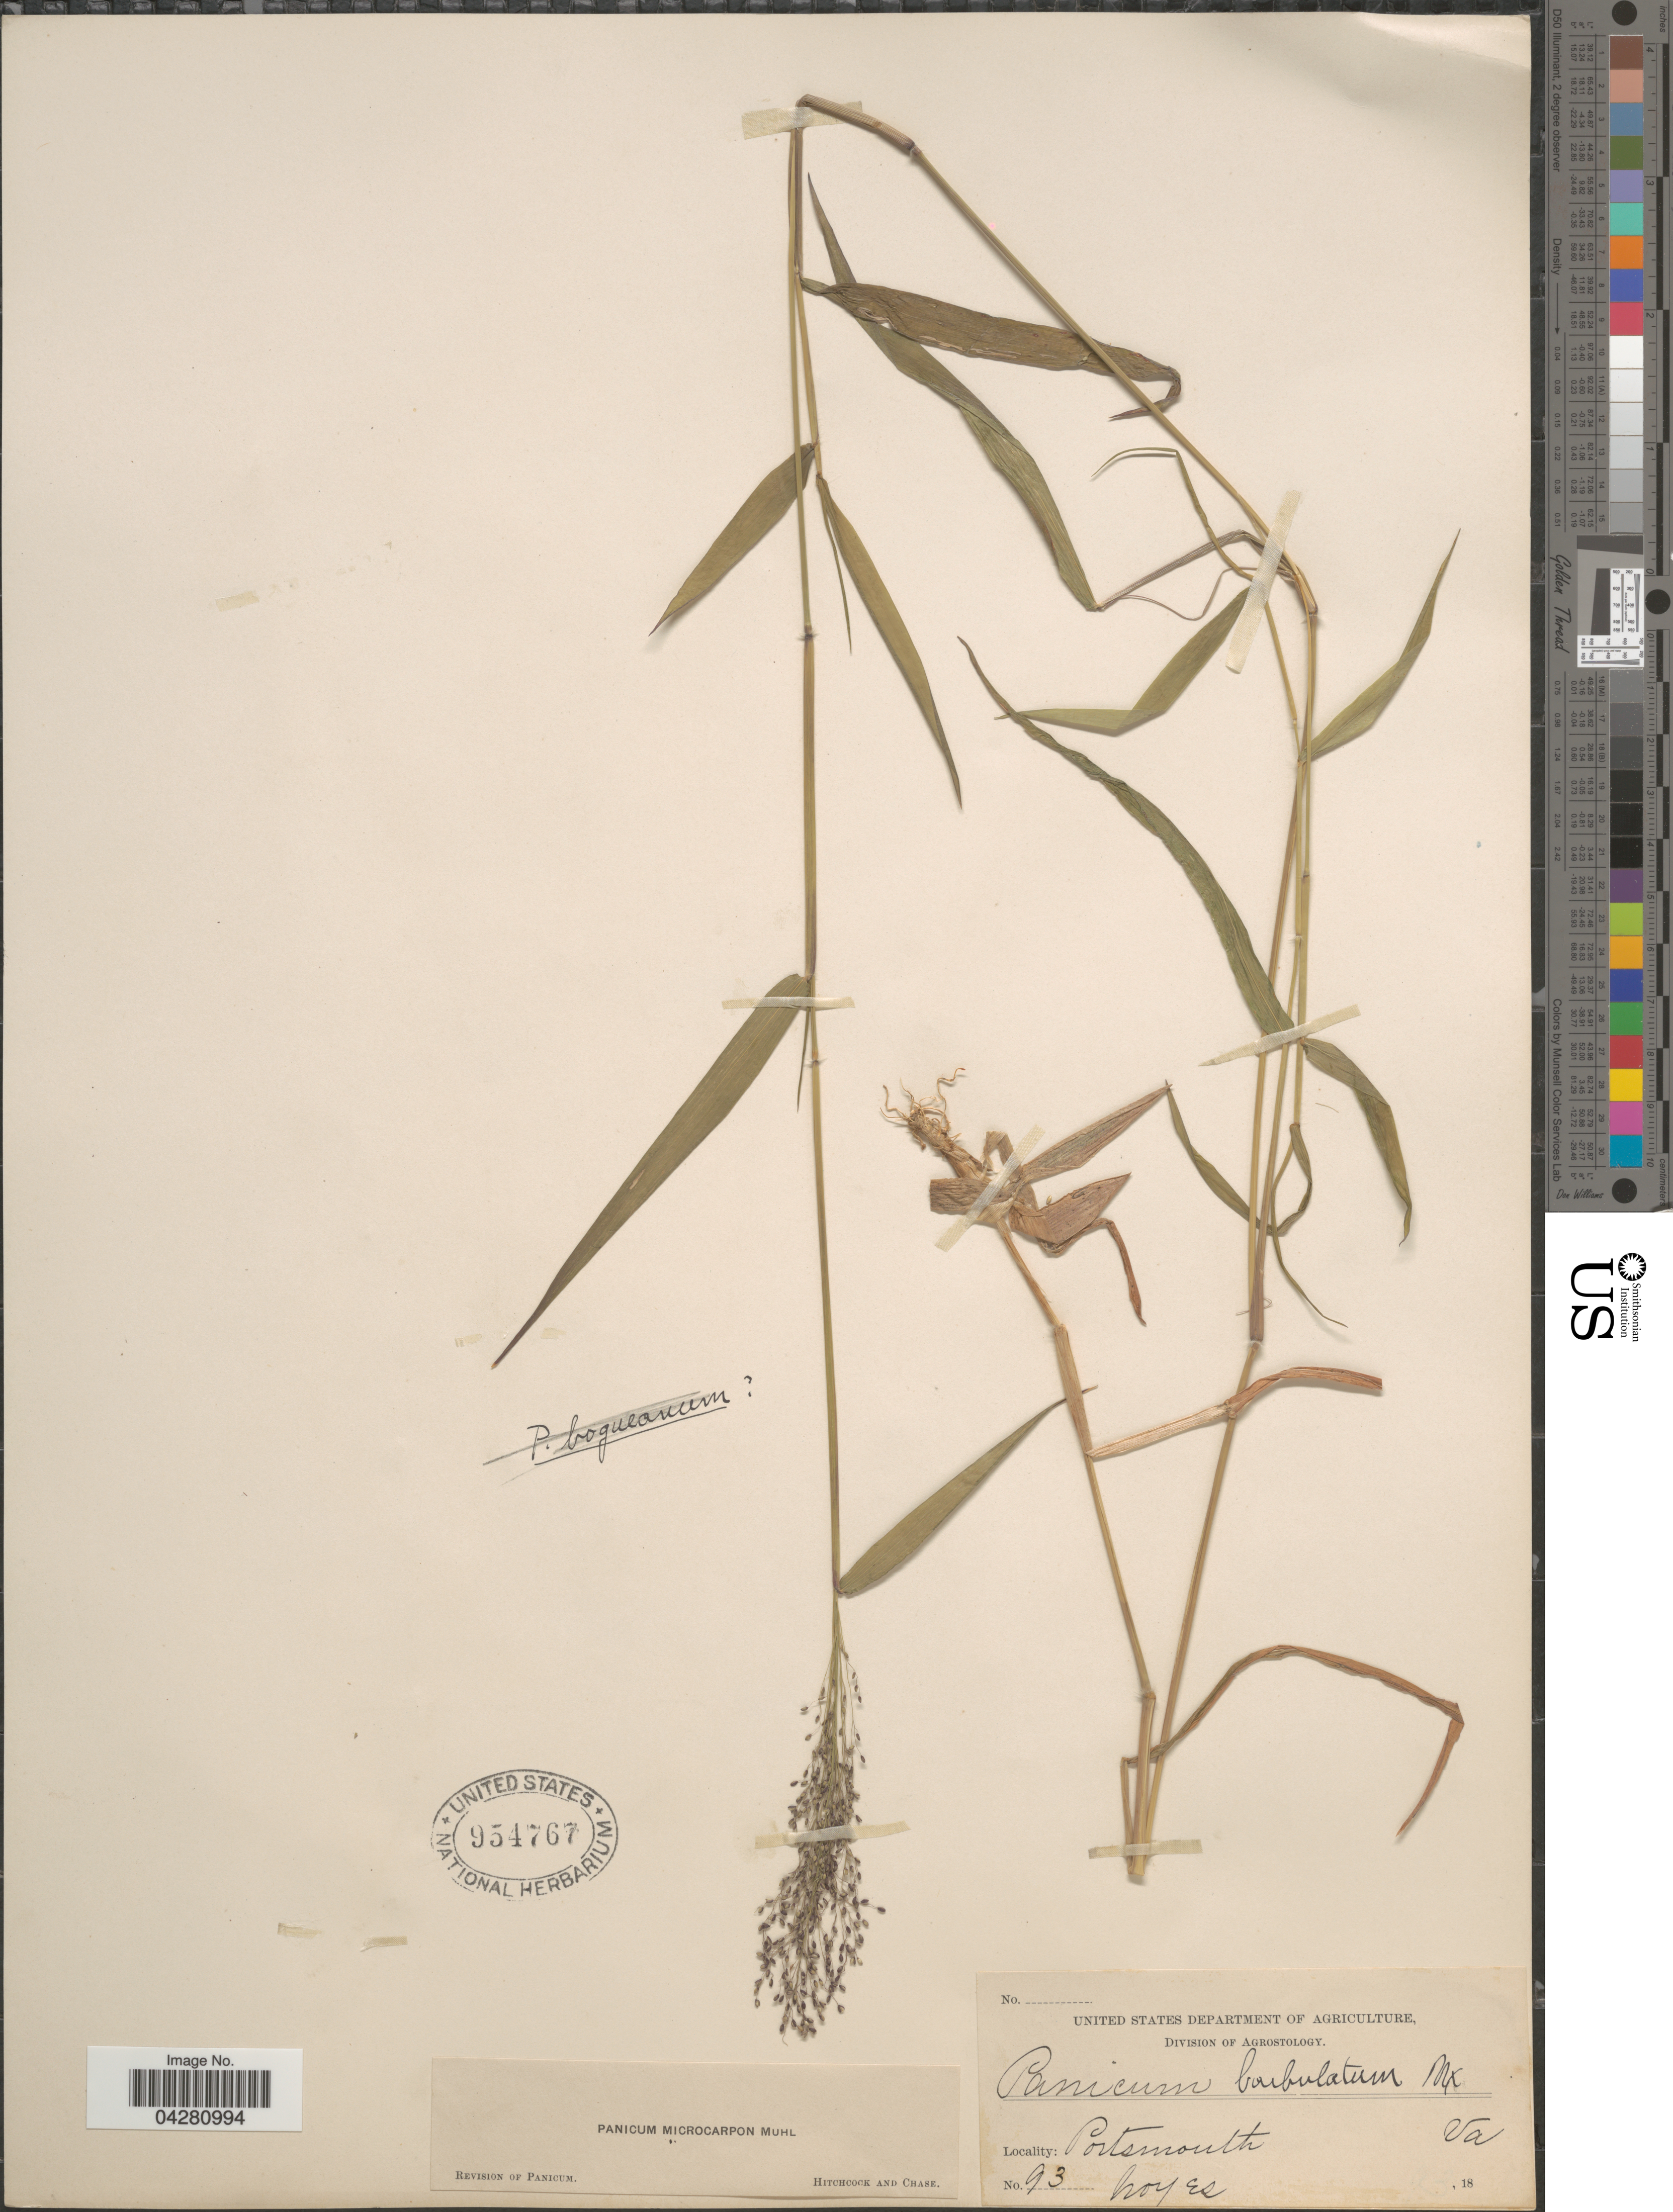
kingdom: Plantae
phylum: Tracheophyta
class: Liliopsida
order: Poales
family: Poaceae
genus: Dichanthelium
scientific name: Dichanthelium dichotomum var. dichotomum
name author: (L.) Gould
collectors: -. Moyes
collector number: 93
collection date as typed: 18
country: United States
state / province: Virginia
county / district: City of Portsmouth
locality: Portsmouth.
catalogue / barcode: US 954767